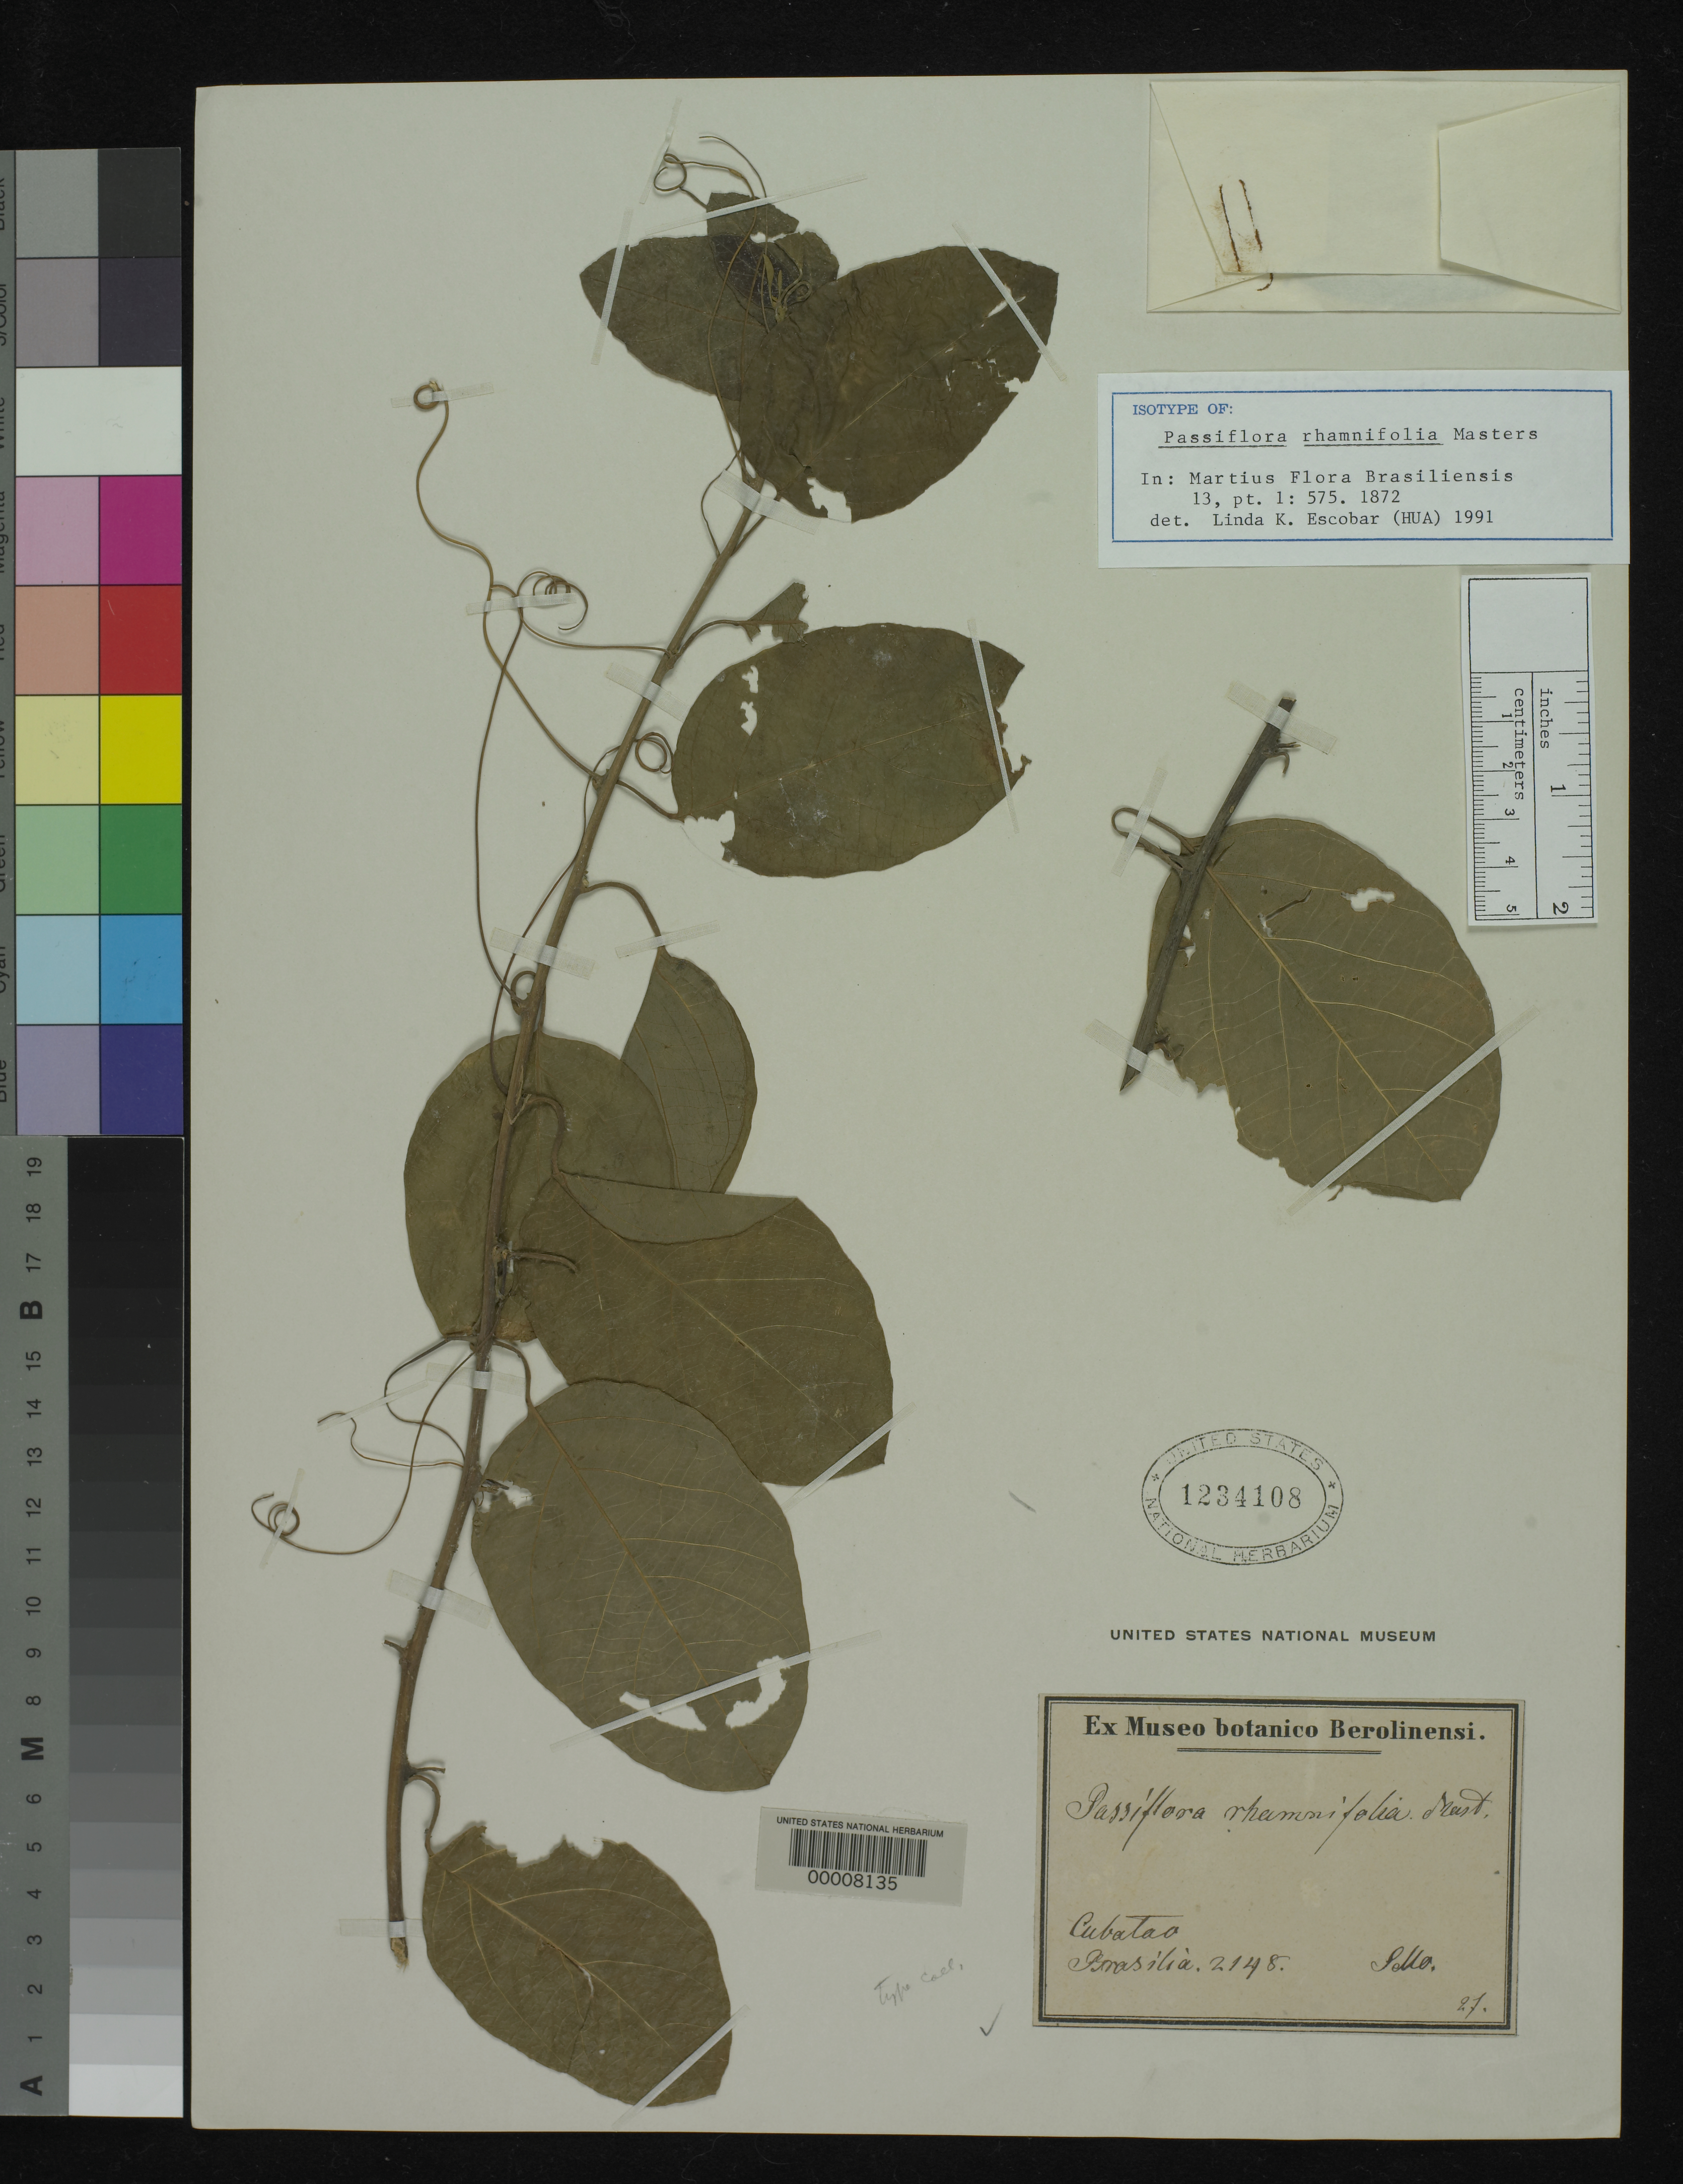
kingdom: Plantae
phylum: Tracheophyta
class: Magnoliopsida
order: Malpighiales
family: Passifloraceae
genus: Passiflora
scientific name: Passiflora rhamnifolia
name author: Mast. in Mart.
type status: Lectotype; Isolectotype; Isosyntype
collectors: F. Sellow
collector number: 2148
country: Brazil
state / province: São Paulo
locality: Cubatao [erroneously cited as Minas Gerais]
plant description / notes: One of two collections cited in protologue (Sello 2148, 2125); annotated as isotype by L.K. Escobar (1991).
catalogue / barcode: US 1234108